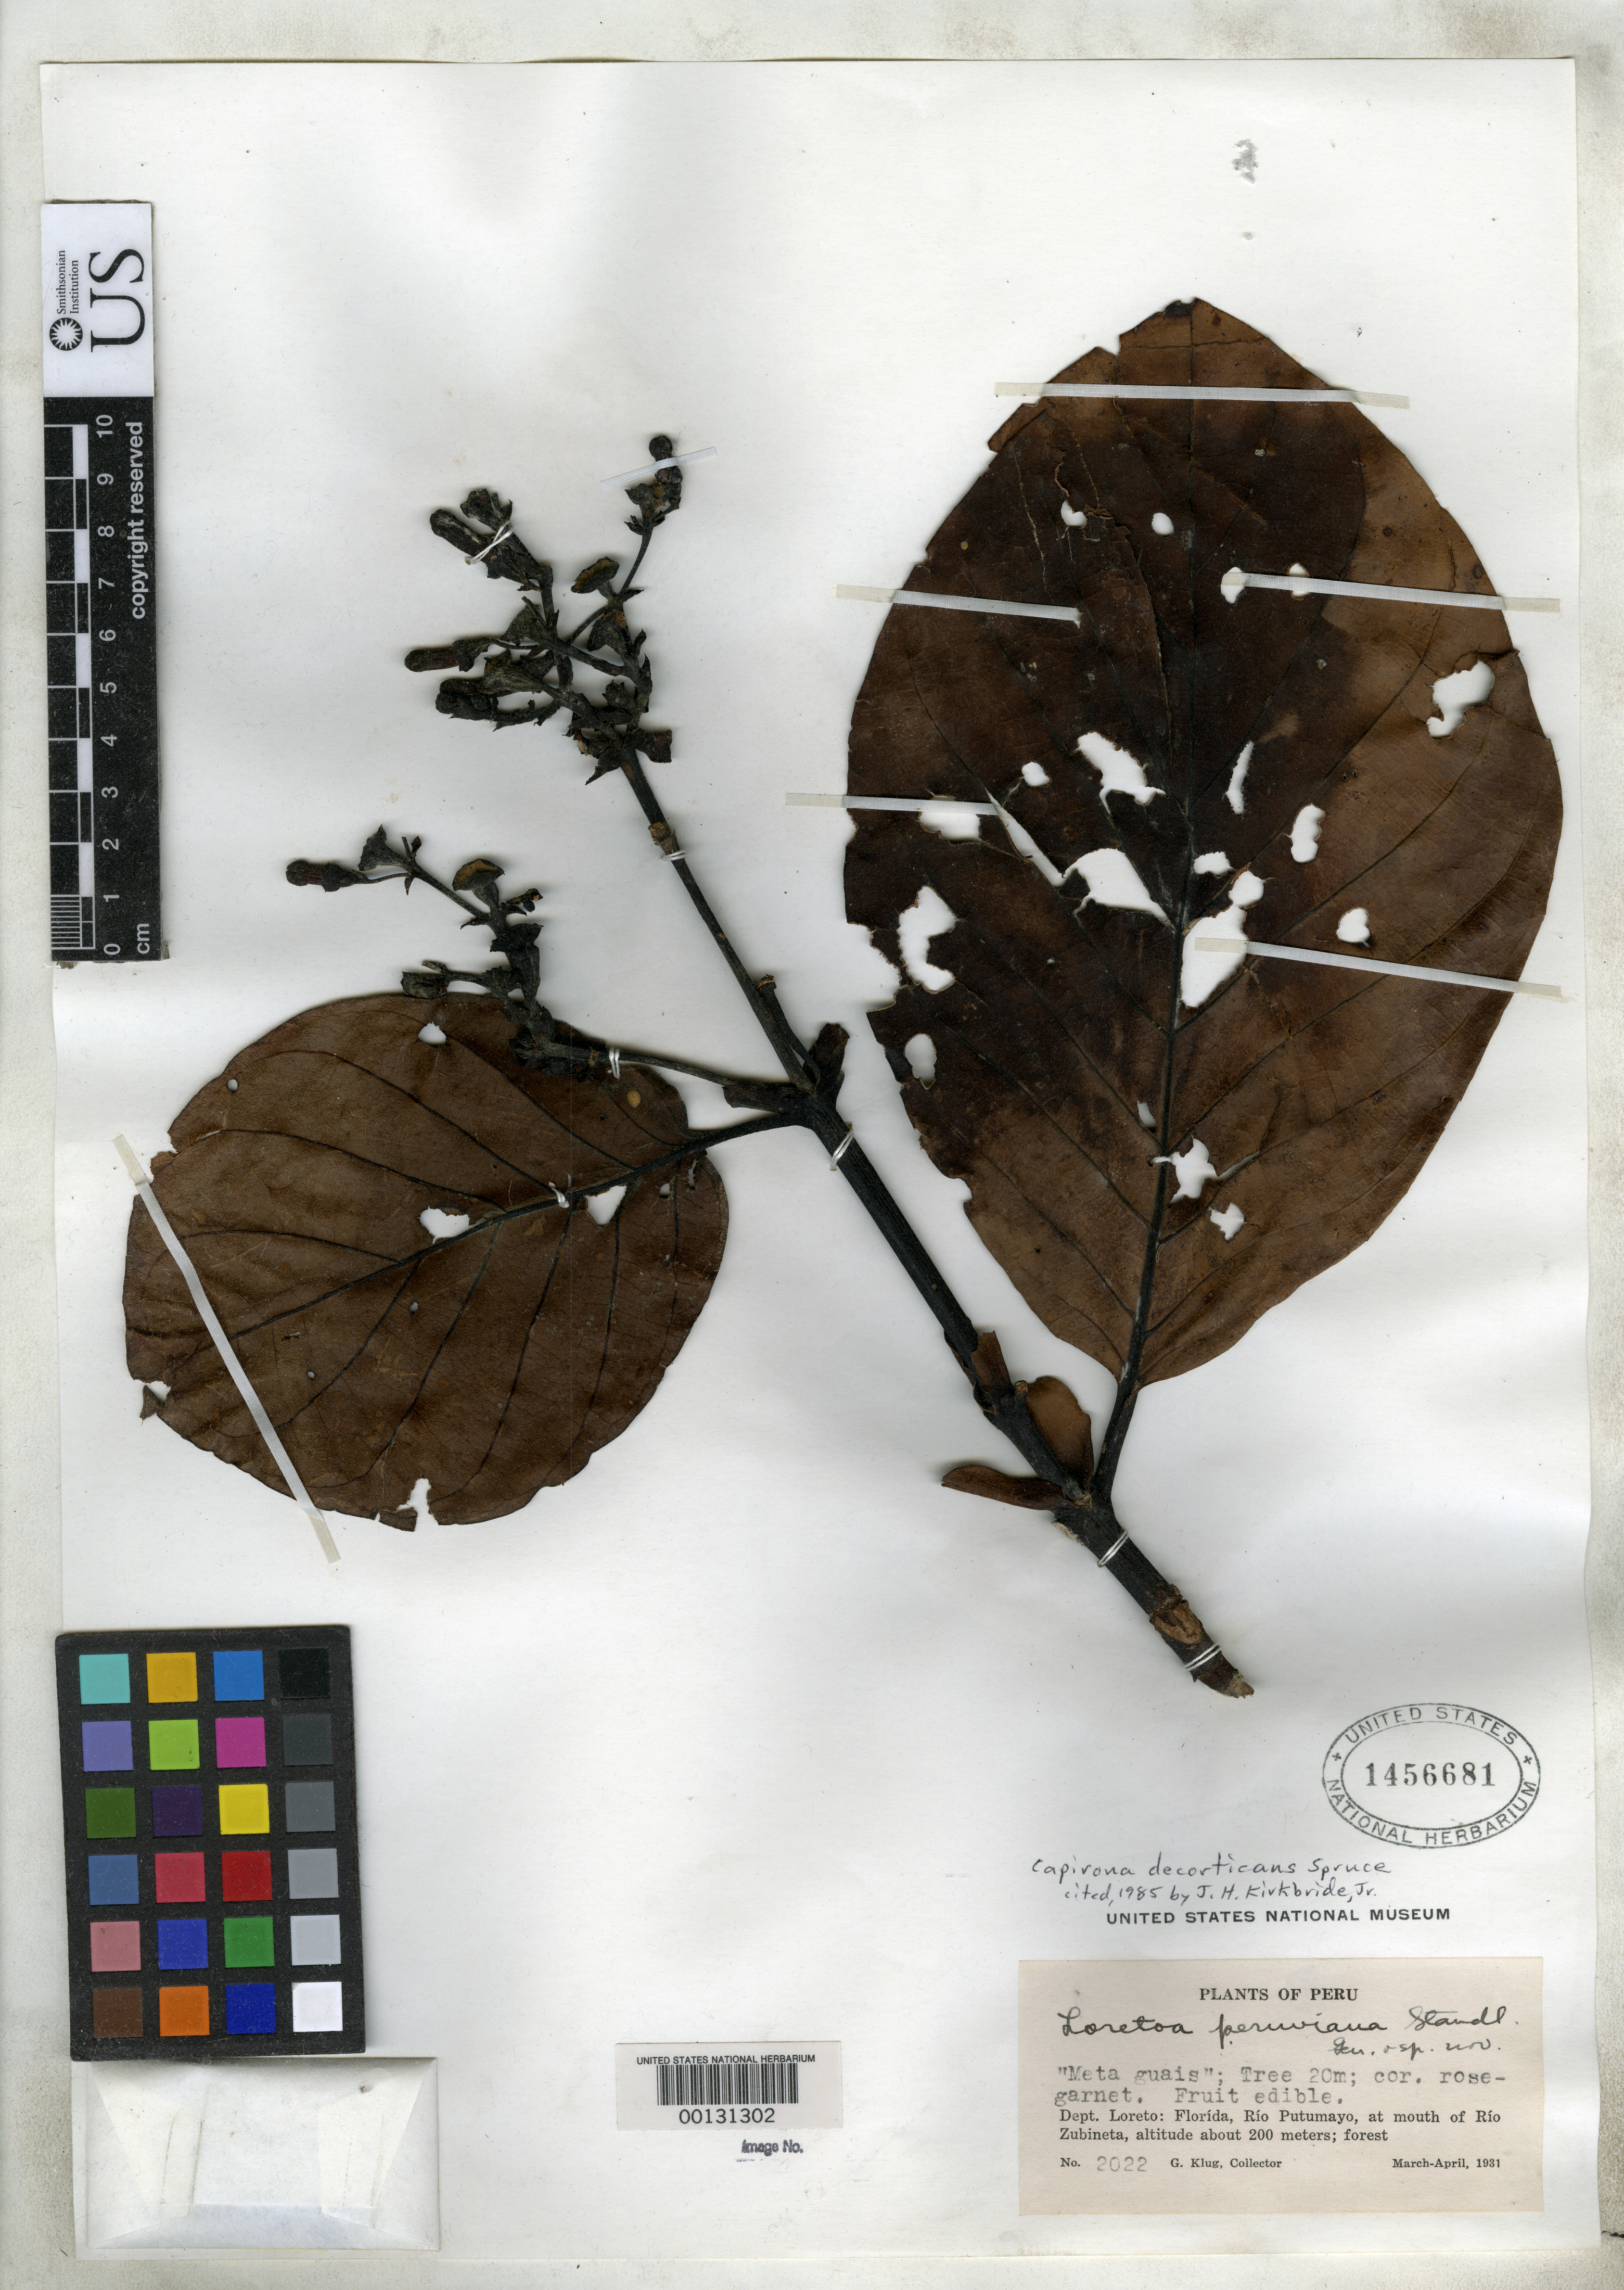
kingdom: Plantae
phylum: Tracheophyta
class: Magnoliopsida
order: Gentianales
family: Rubiaceae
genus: Loretoa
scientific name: Loretoa peruviana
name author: Standl.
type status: Isotype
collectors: G. Klug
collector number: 2022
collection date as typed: Mar 1931 to -- Apr 1931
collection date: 1931-03/1931-04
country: Peru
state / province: Loreto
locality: Florida, Rio Putumayo, mouth of Rio Zubineta.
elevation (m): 200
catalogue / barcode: US 1456681